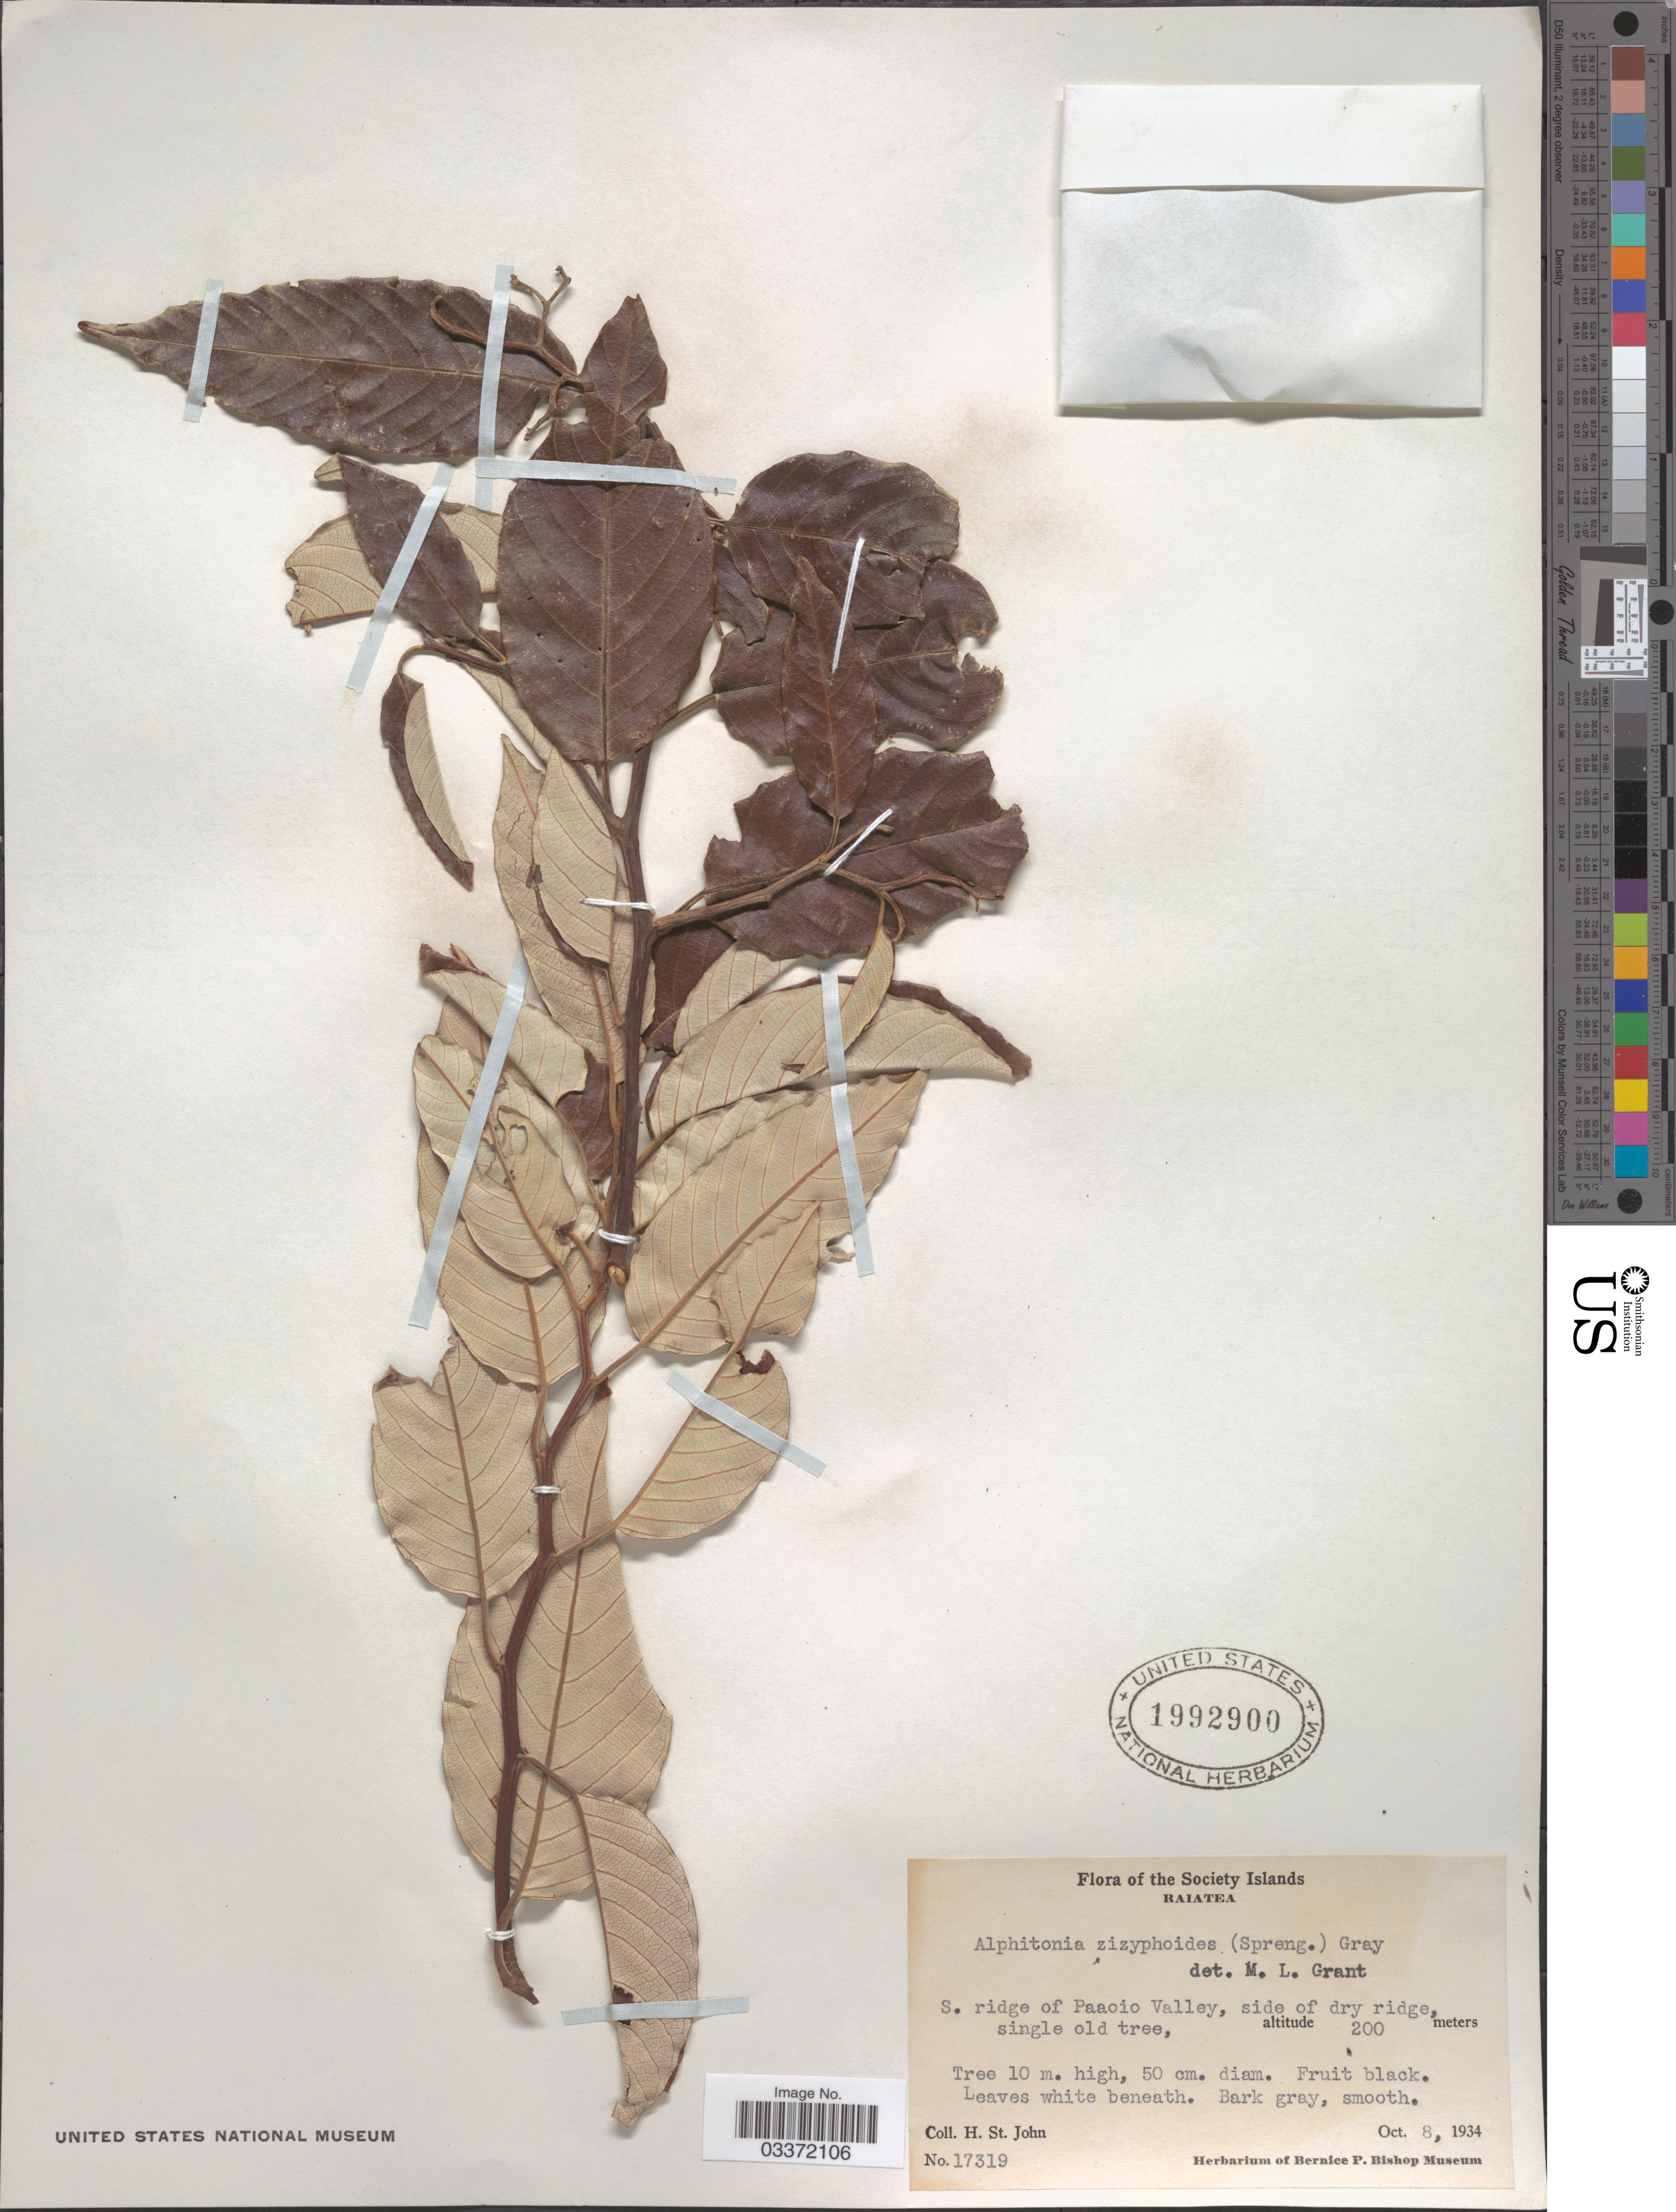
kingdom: Plantae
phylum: Tracheophyta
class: Magnoliopsida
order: Rosales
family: Rhamnaceae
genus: Alphitonia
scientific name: Alphitonia zizyphoides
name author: (Sol. ex Spreng.) A. Gray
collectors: H. St. John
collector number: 17319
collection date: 1934-10-08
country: French Polynesia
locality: Society Islands, Raiatea, S. ridge of Paaoio Valley.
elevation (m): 200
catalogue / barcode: US 1992900